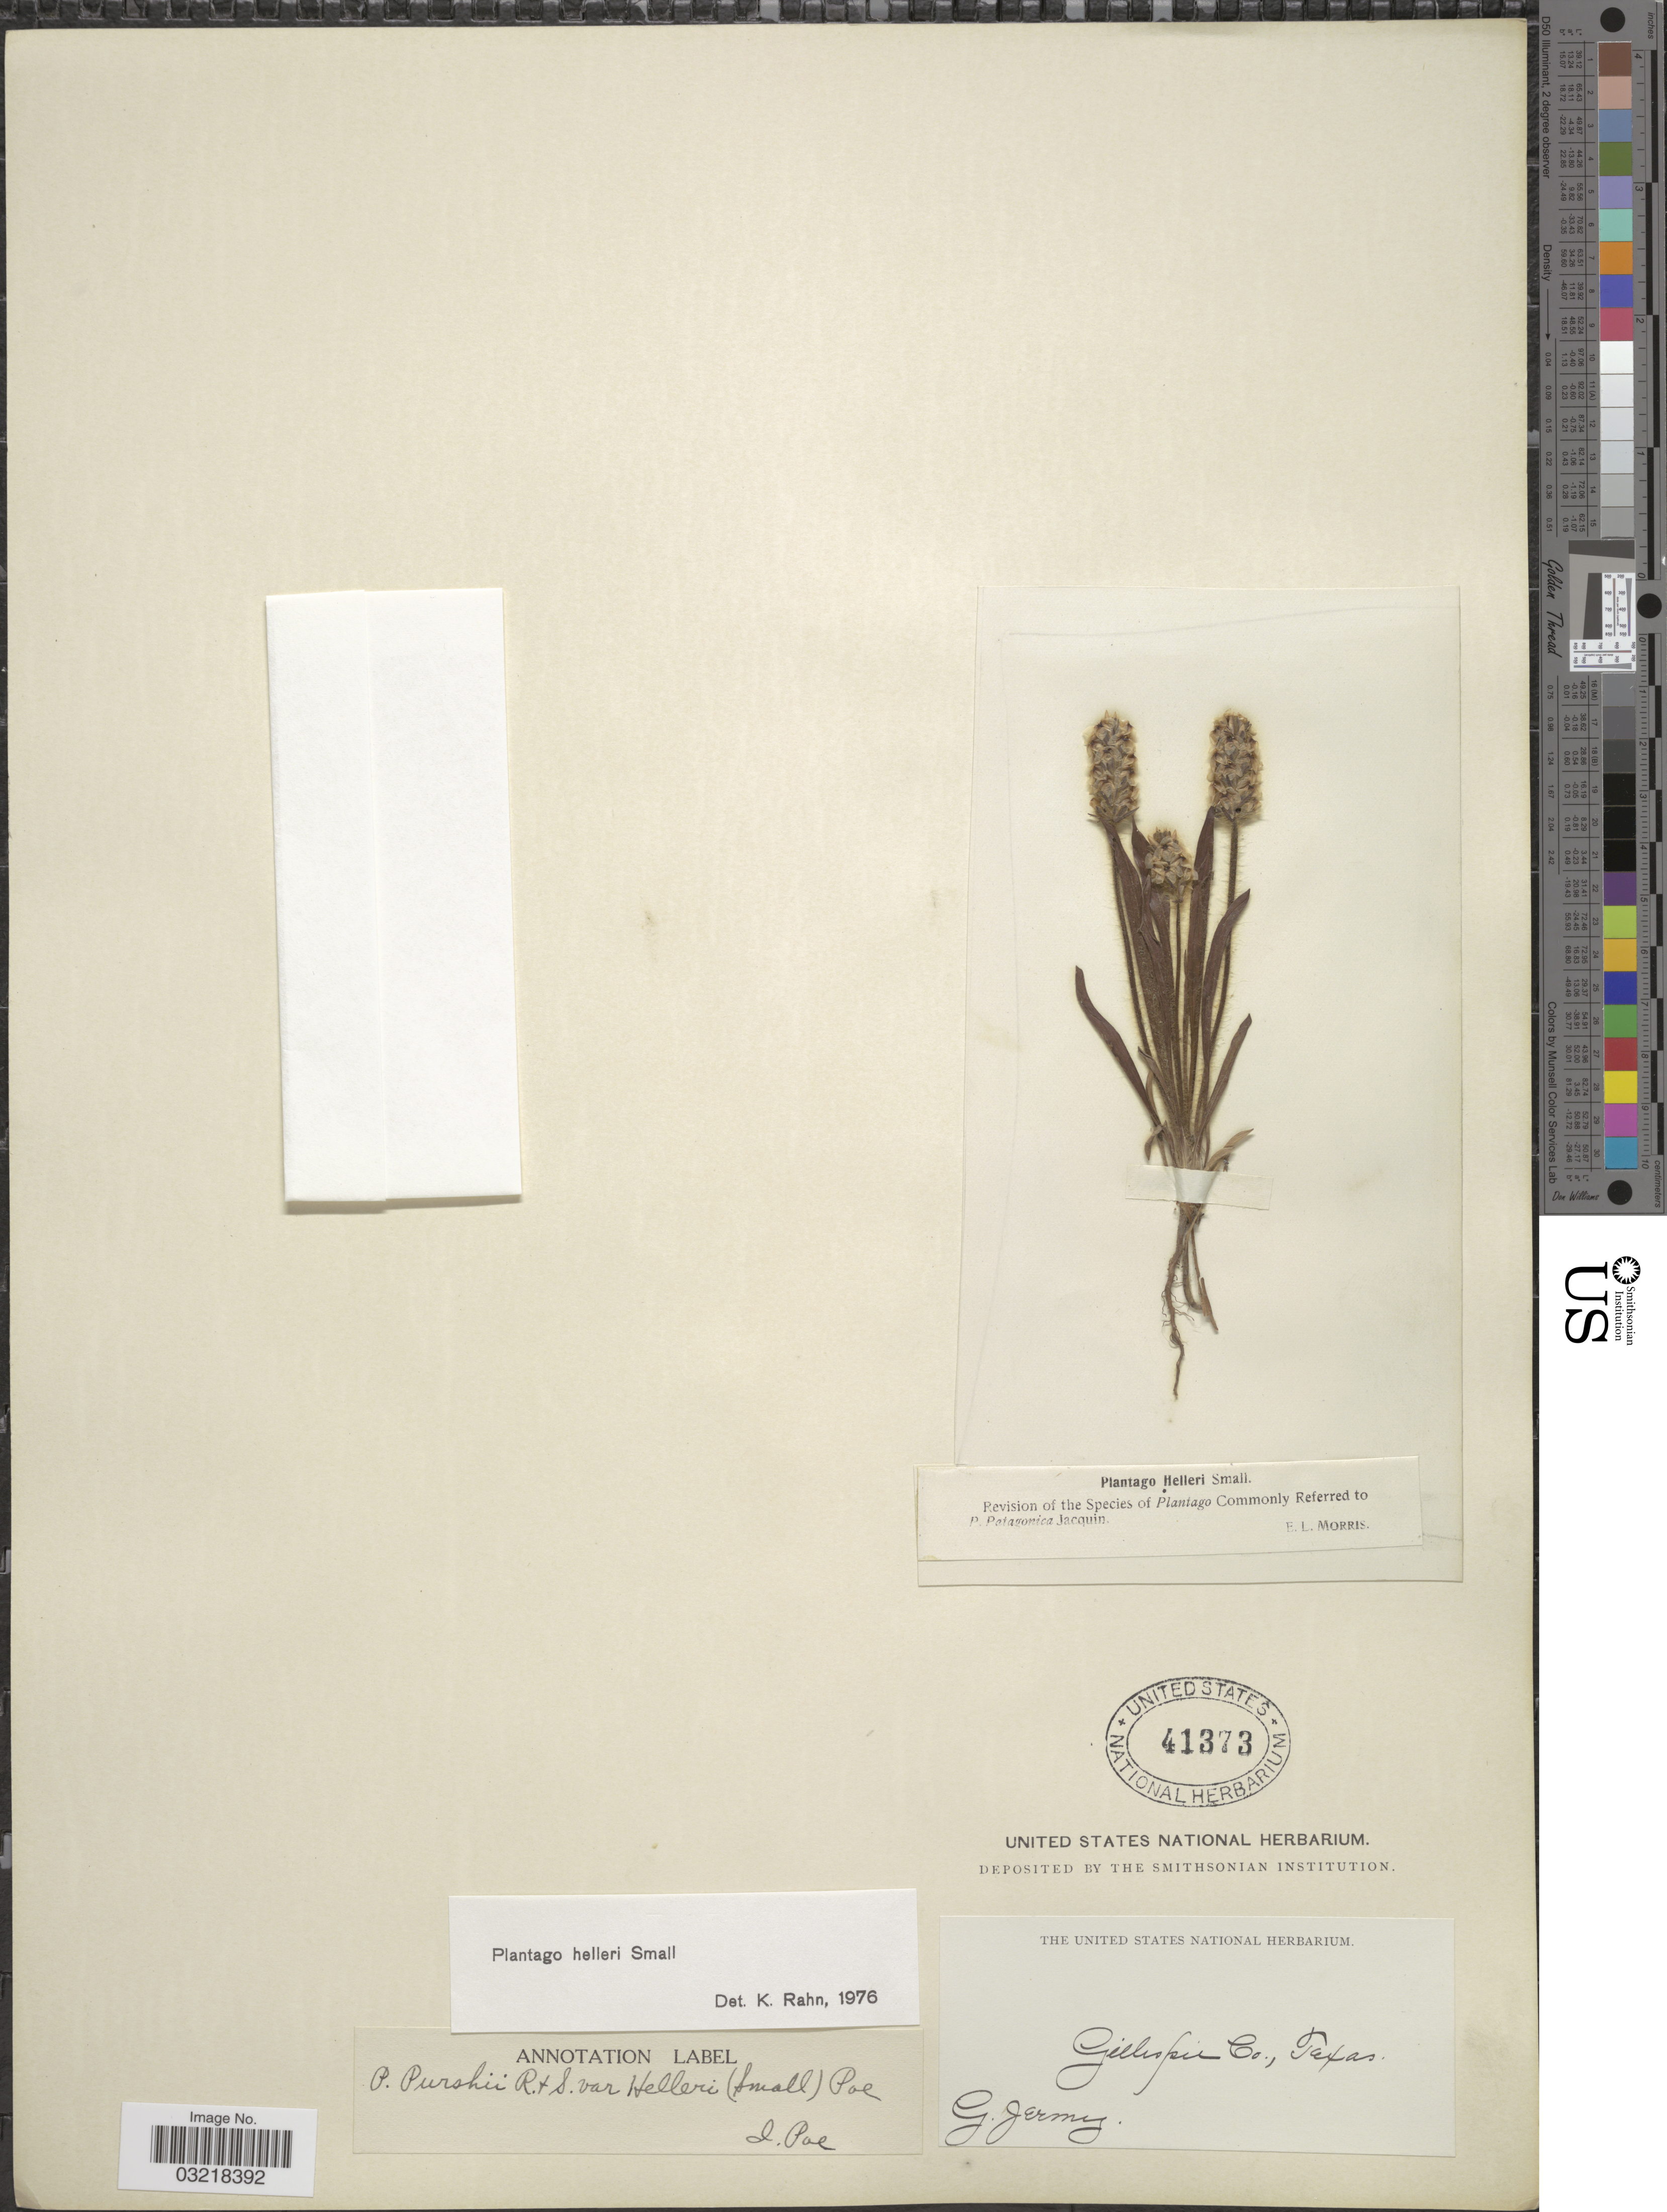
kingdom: Plantae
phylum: Tracheophyta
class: Magnoliopsida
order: Lamiales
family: Plantaginaceae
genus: Plantago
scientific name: Plantago helleri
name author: Small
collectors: G. Jermy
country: United States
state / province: Texas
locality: Gillespie Co.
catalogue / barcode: US 41373